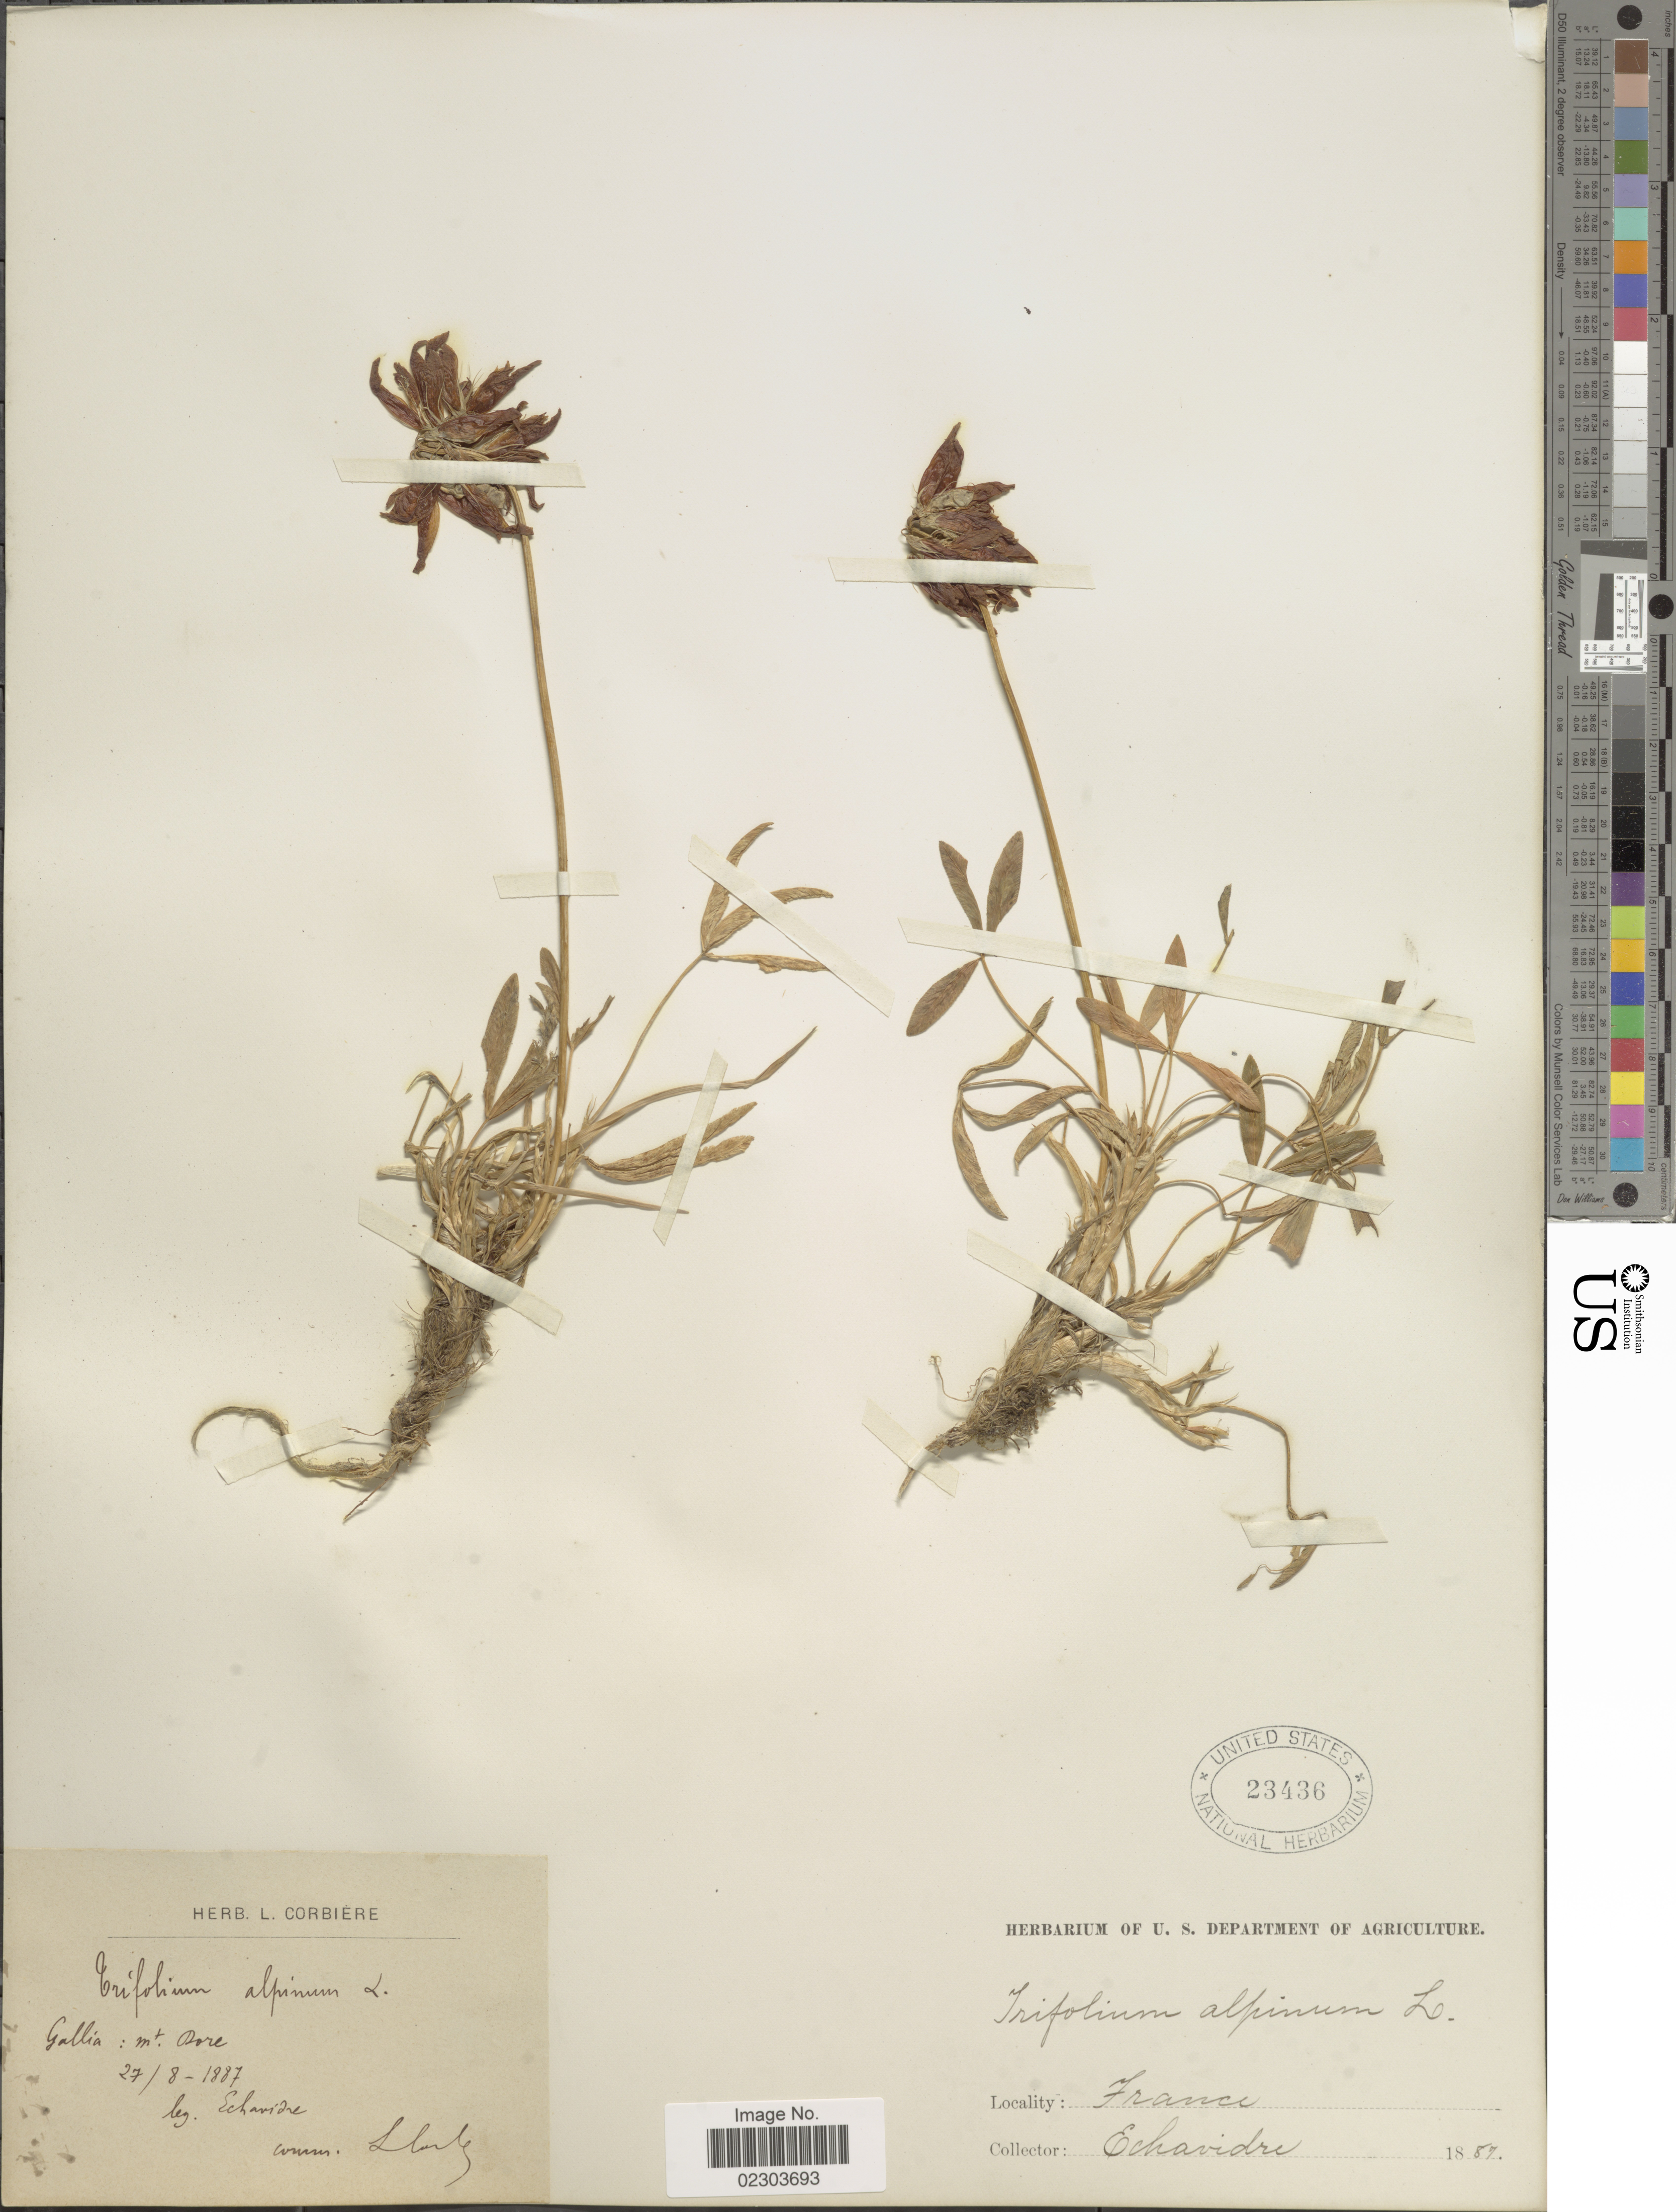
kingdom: Plantae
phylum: Tracheophyta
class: Magnoliopsida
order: Fabales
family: Fabaceae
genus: Trifolium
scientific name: Trifolium alpinum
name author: L.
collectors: Echavidre, --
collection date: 1887-08-27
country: France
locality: GalliaL mt. Dore [interpreted]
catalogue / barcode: US 23436